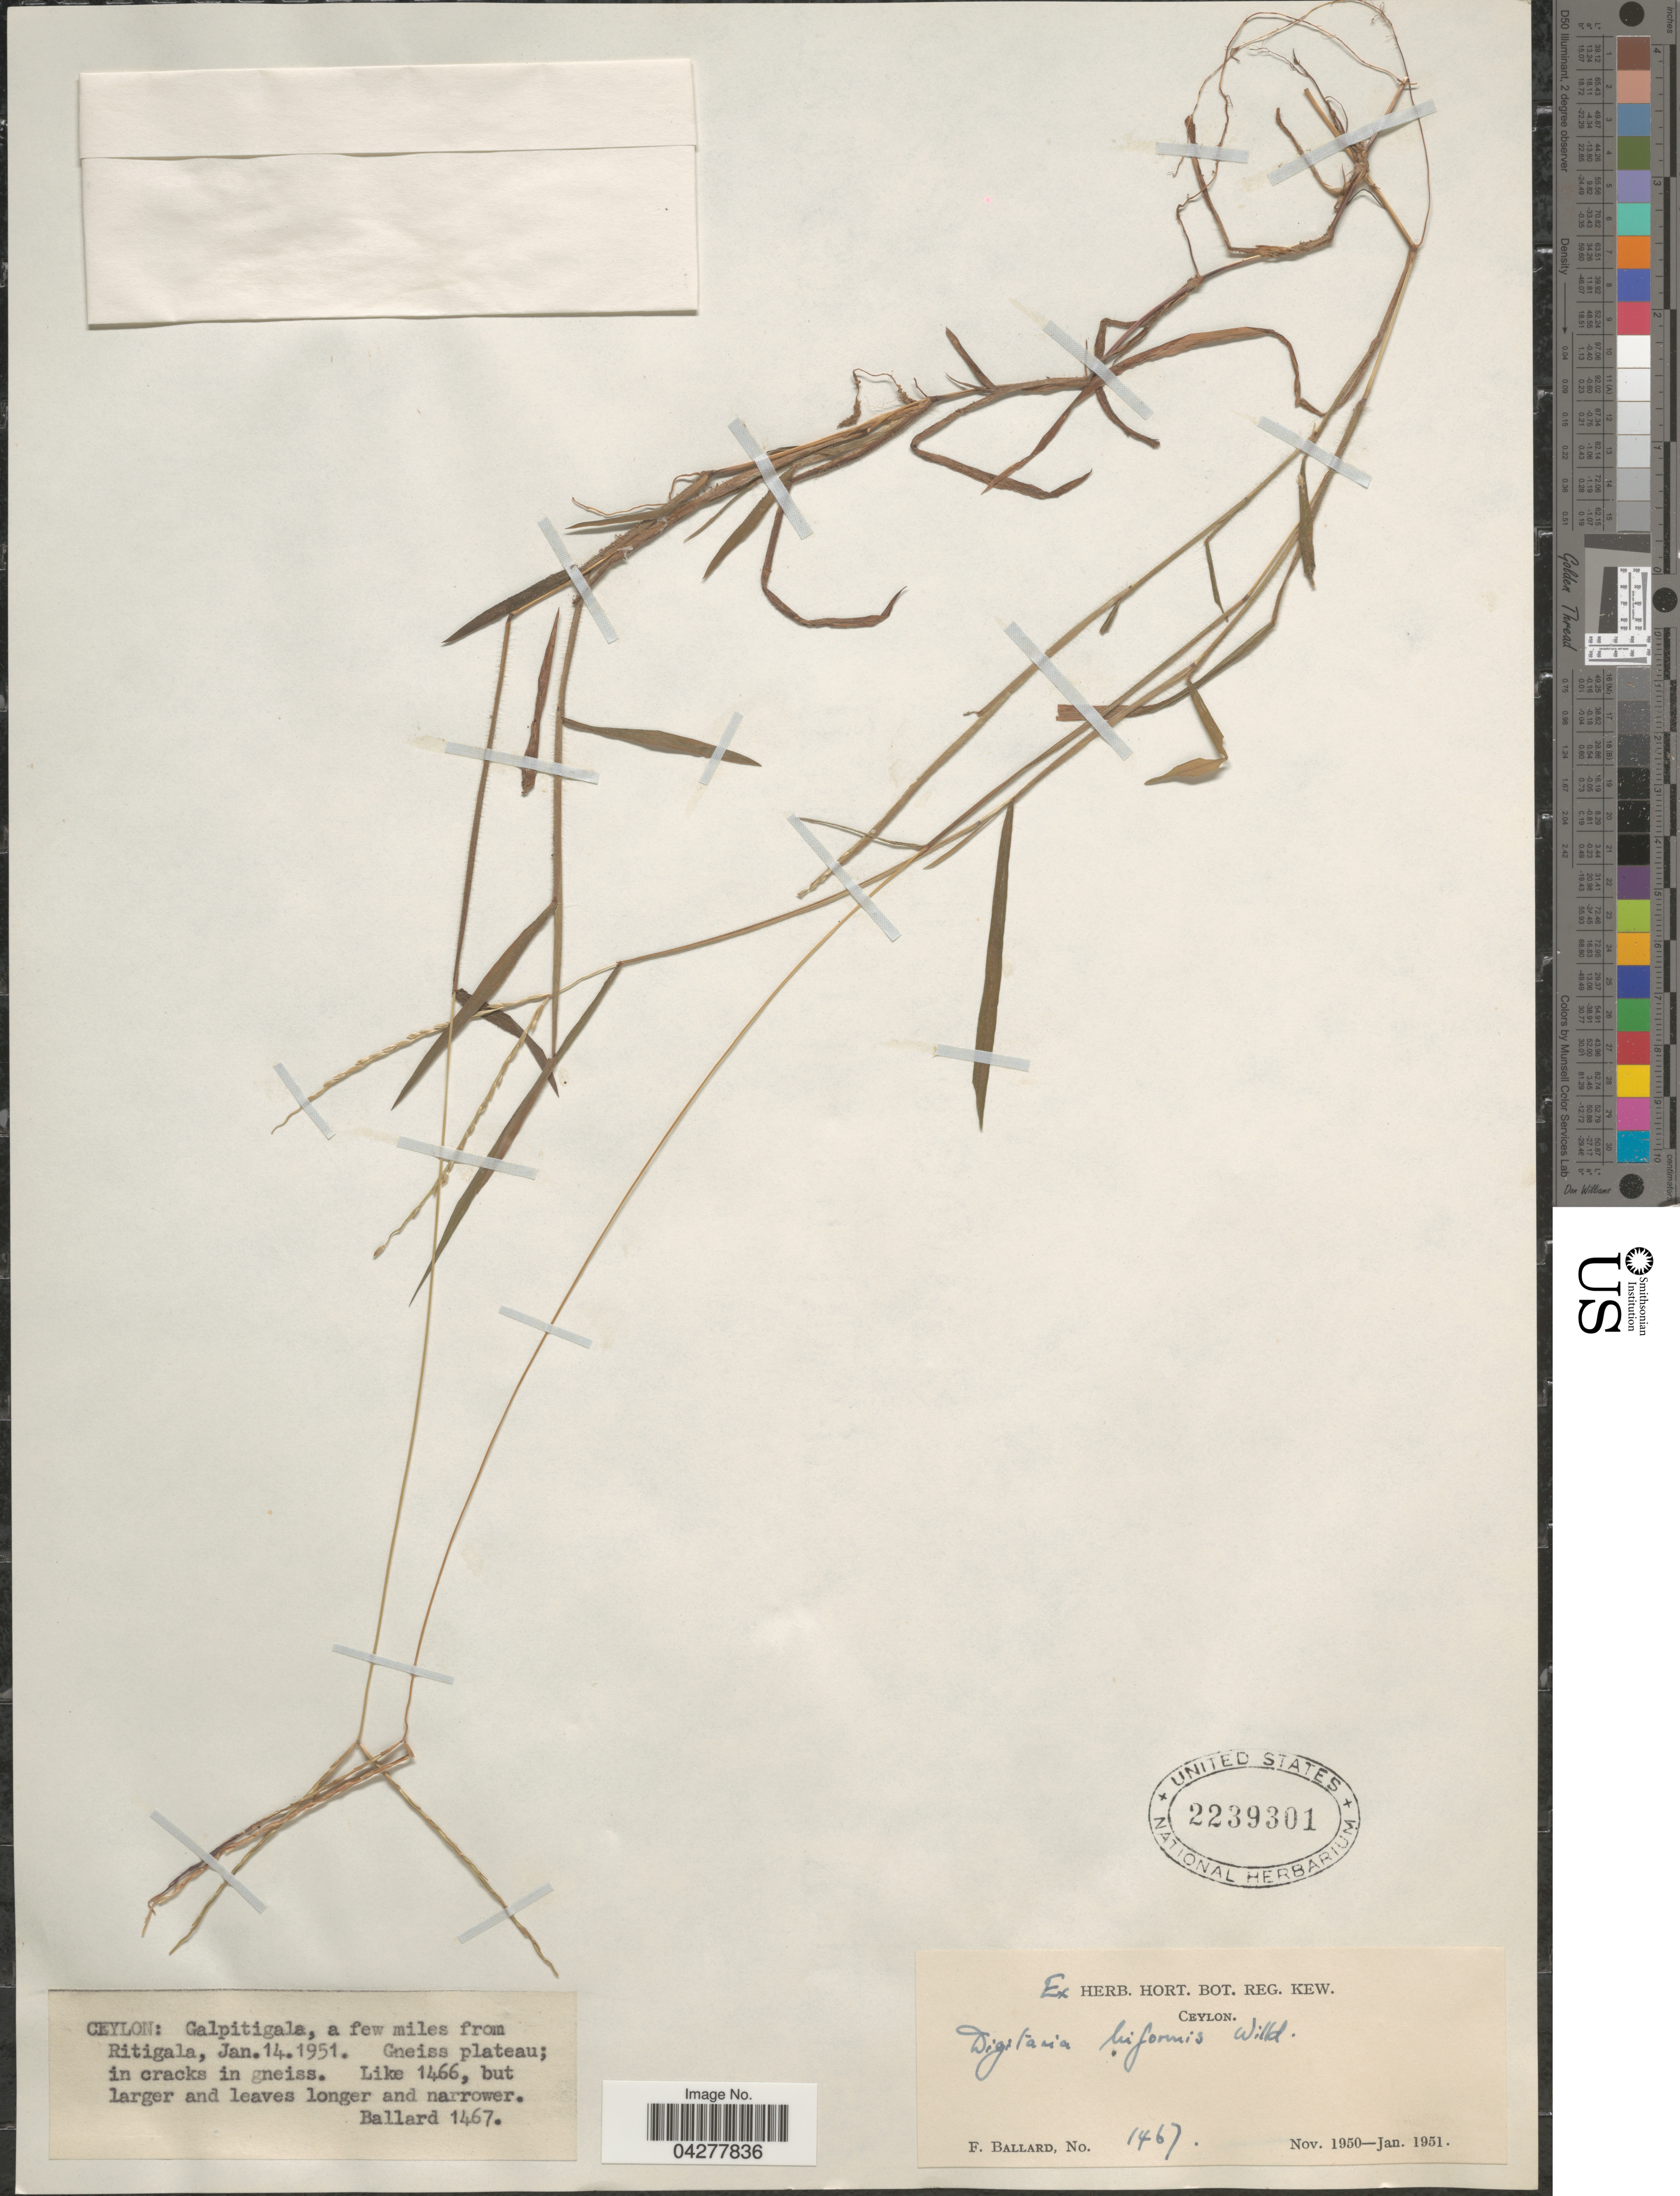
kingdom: Plantae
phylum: Tracheophyta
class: Liliopsida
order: Poales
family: Poaceae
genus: Digitaria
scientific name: Digitaria bicornis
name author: (Lam.) Roem. & Schult.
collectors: F. Ballard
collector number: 1467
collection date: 1951-01-14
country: Sri Lanka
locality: Ceylon: Galpitigala, a few miles from Ritigala.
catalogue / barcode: US 2239301